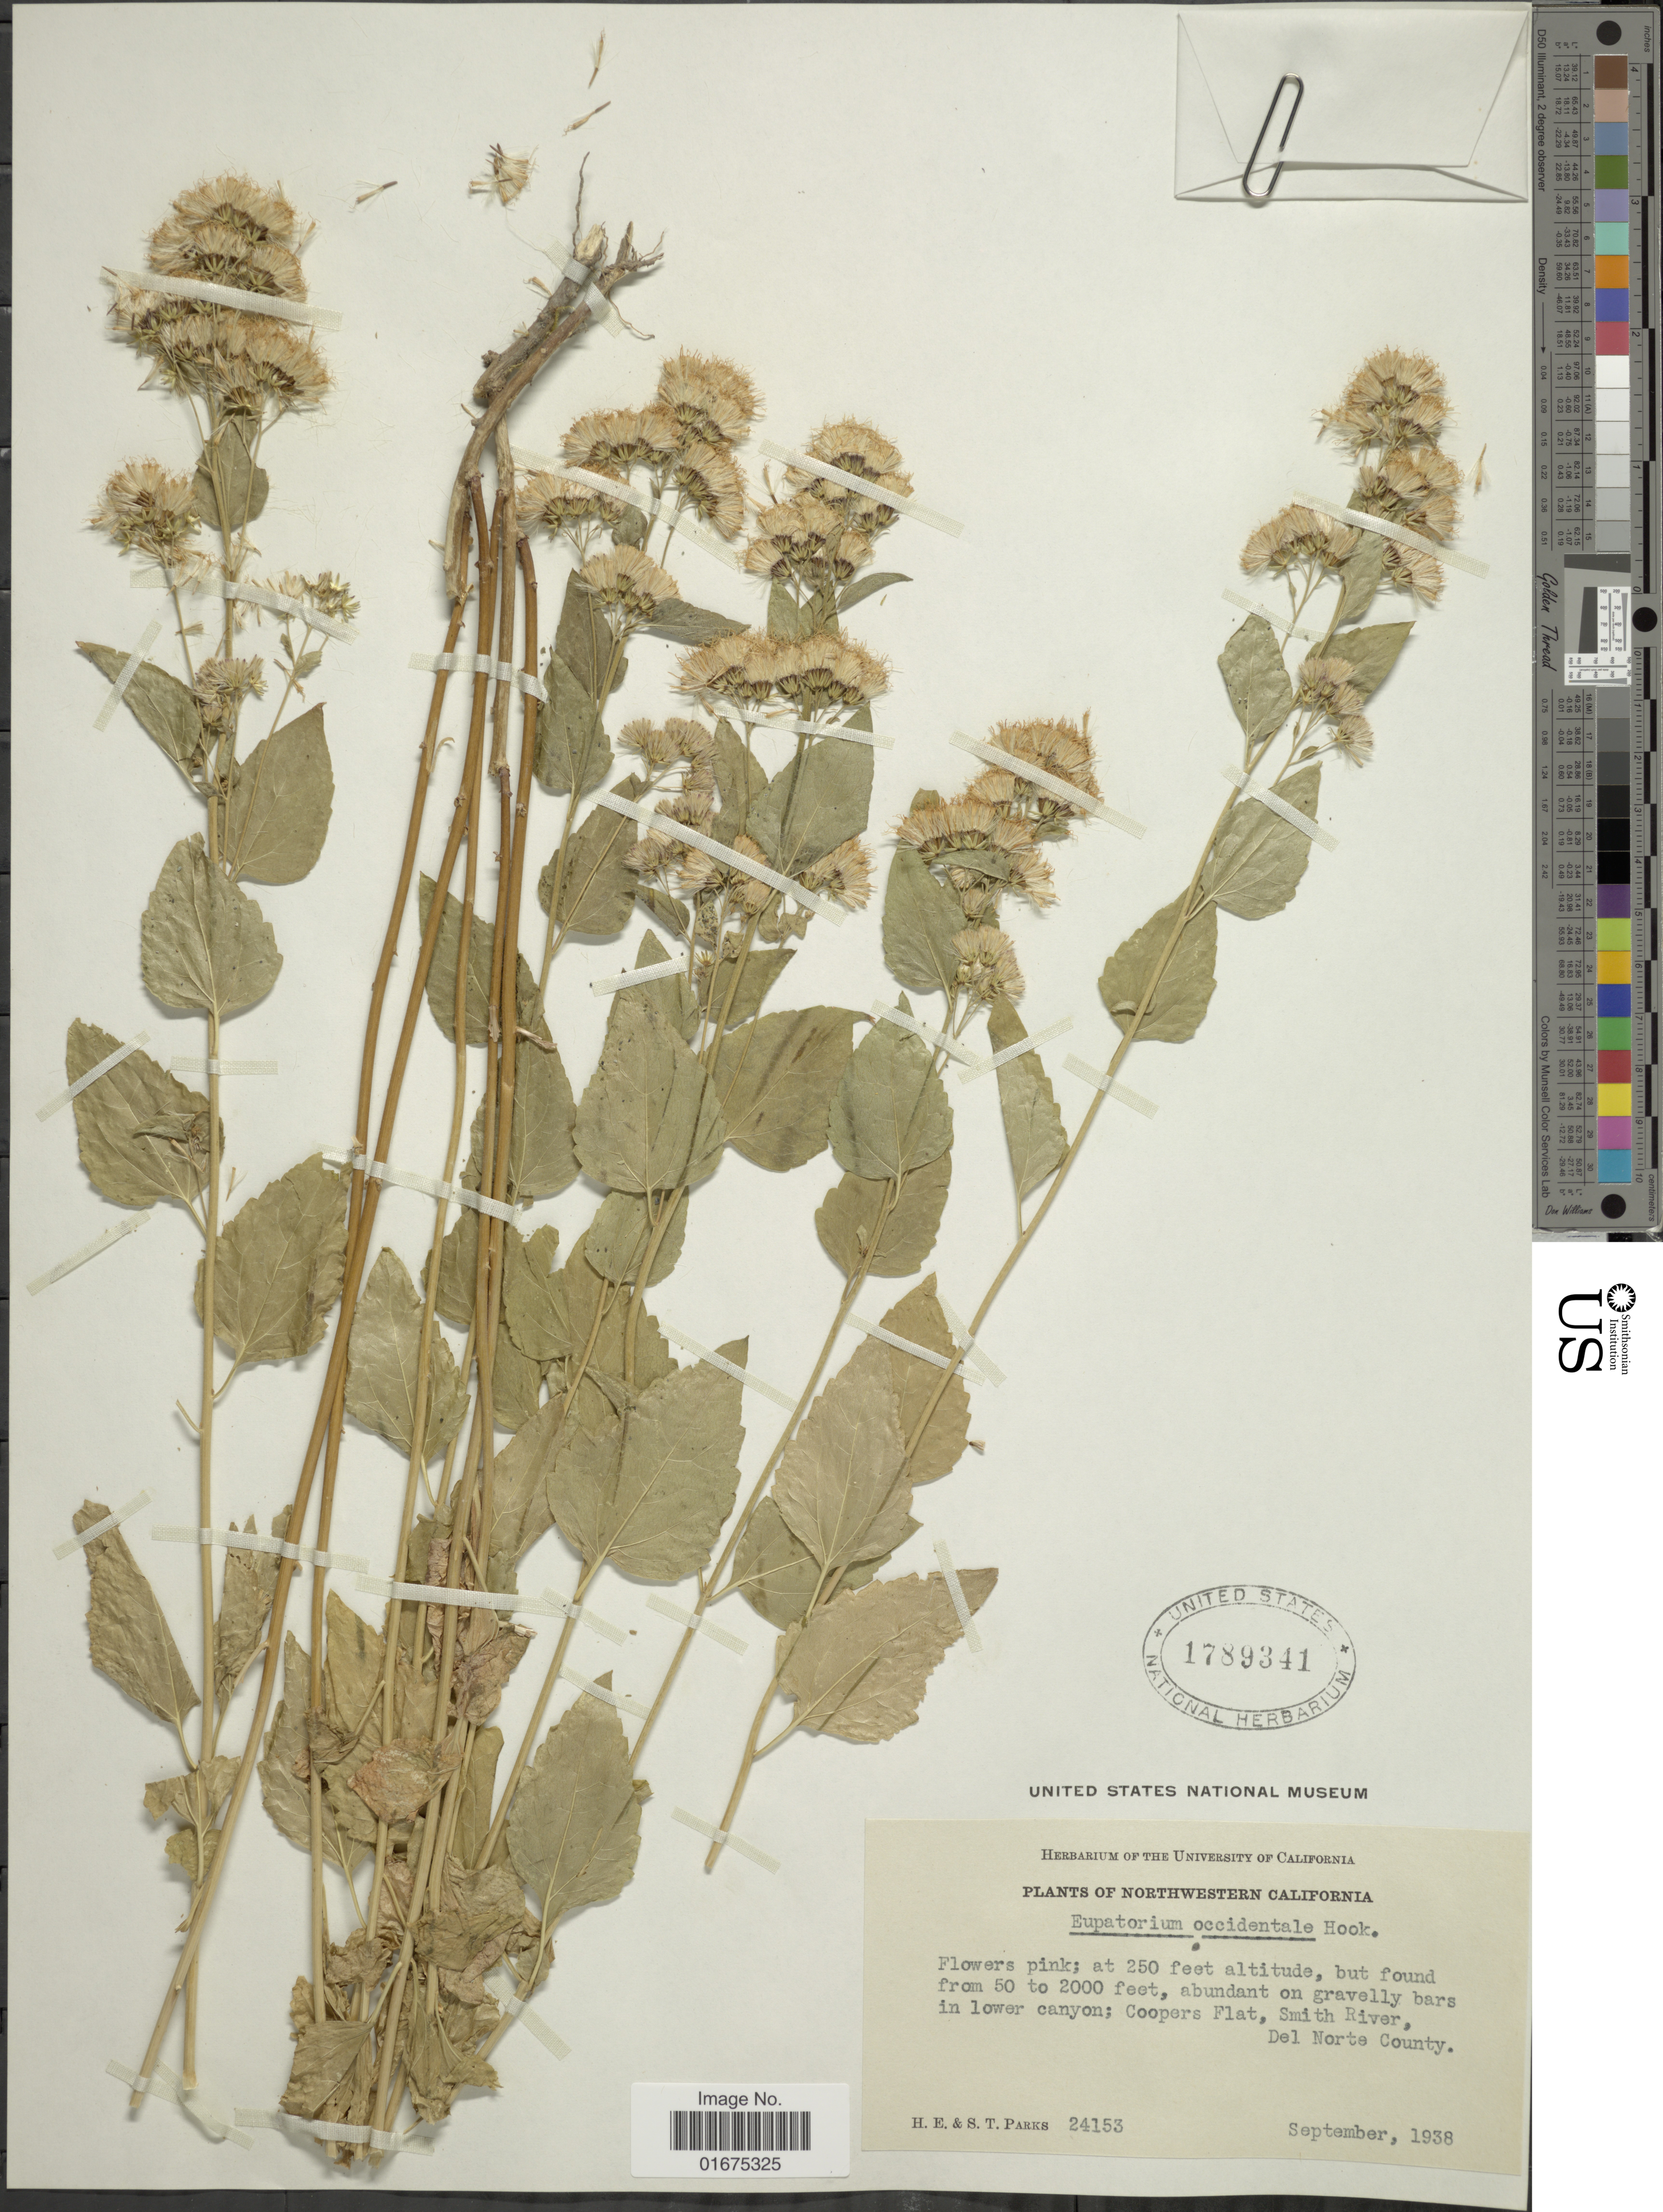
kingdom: Plantae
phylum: Tracheophyta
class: Magnoliopsida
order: Asterales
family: Asteraceae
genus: Ageratina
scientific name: Ageratina occidentalis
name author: (Hook.) R.M. King & H. Rob.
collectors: H. E. Parks & S. Parks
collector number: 24153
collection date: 1938-09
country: United States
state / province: California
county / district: Del Norte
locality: Northwestern California, abundant on gravelly bars in lower canyon; Coopers Flat, Smith River, Del Norte County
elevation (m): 15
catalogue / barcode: US 1789341